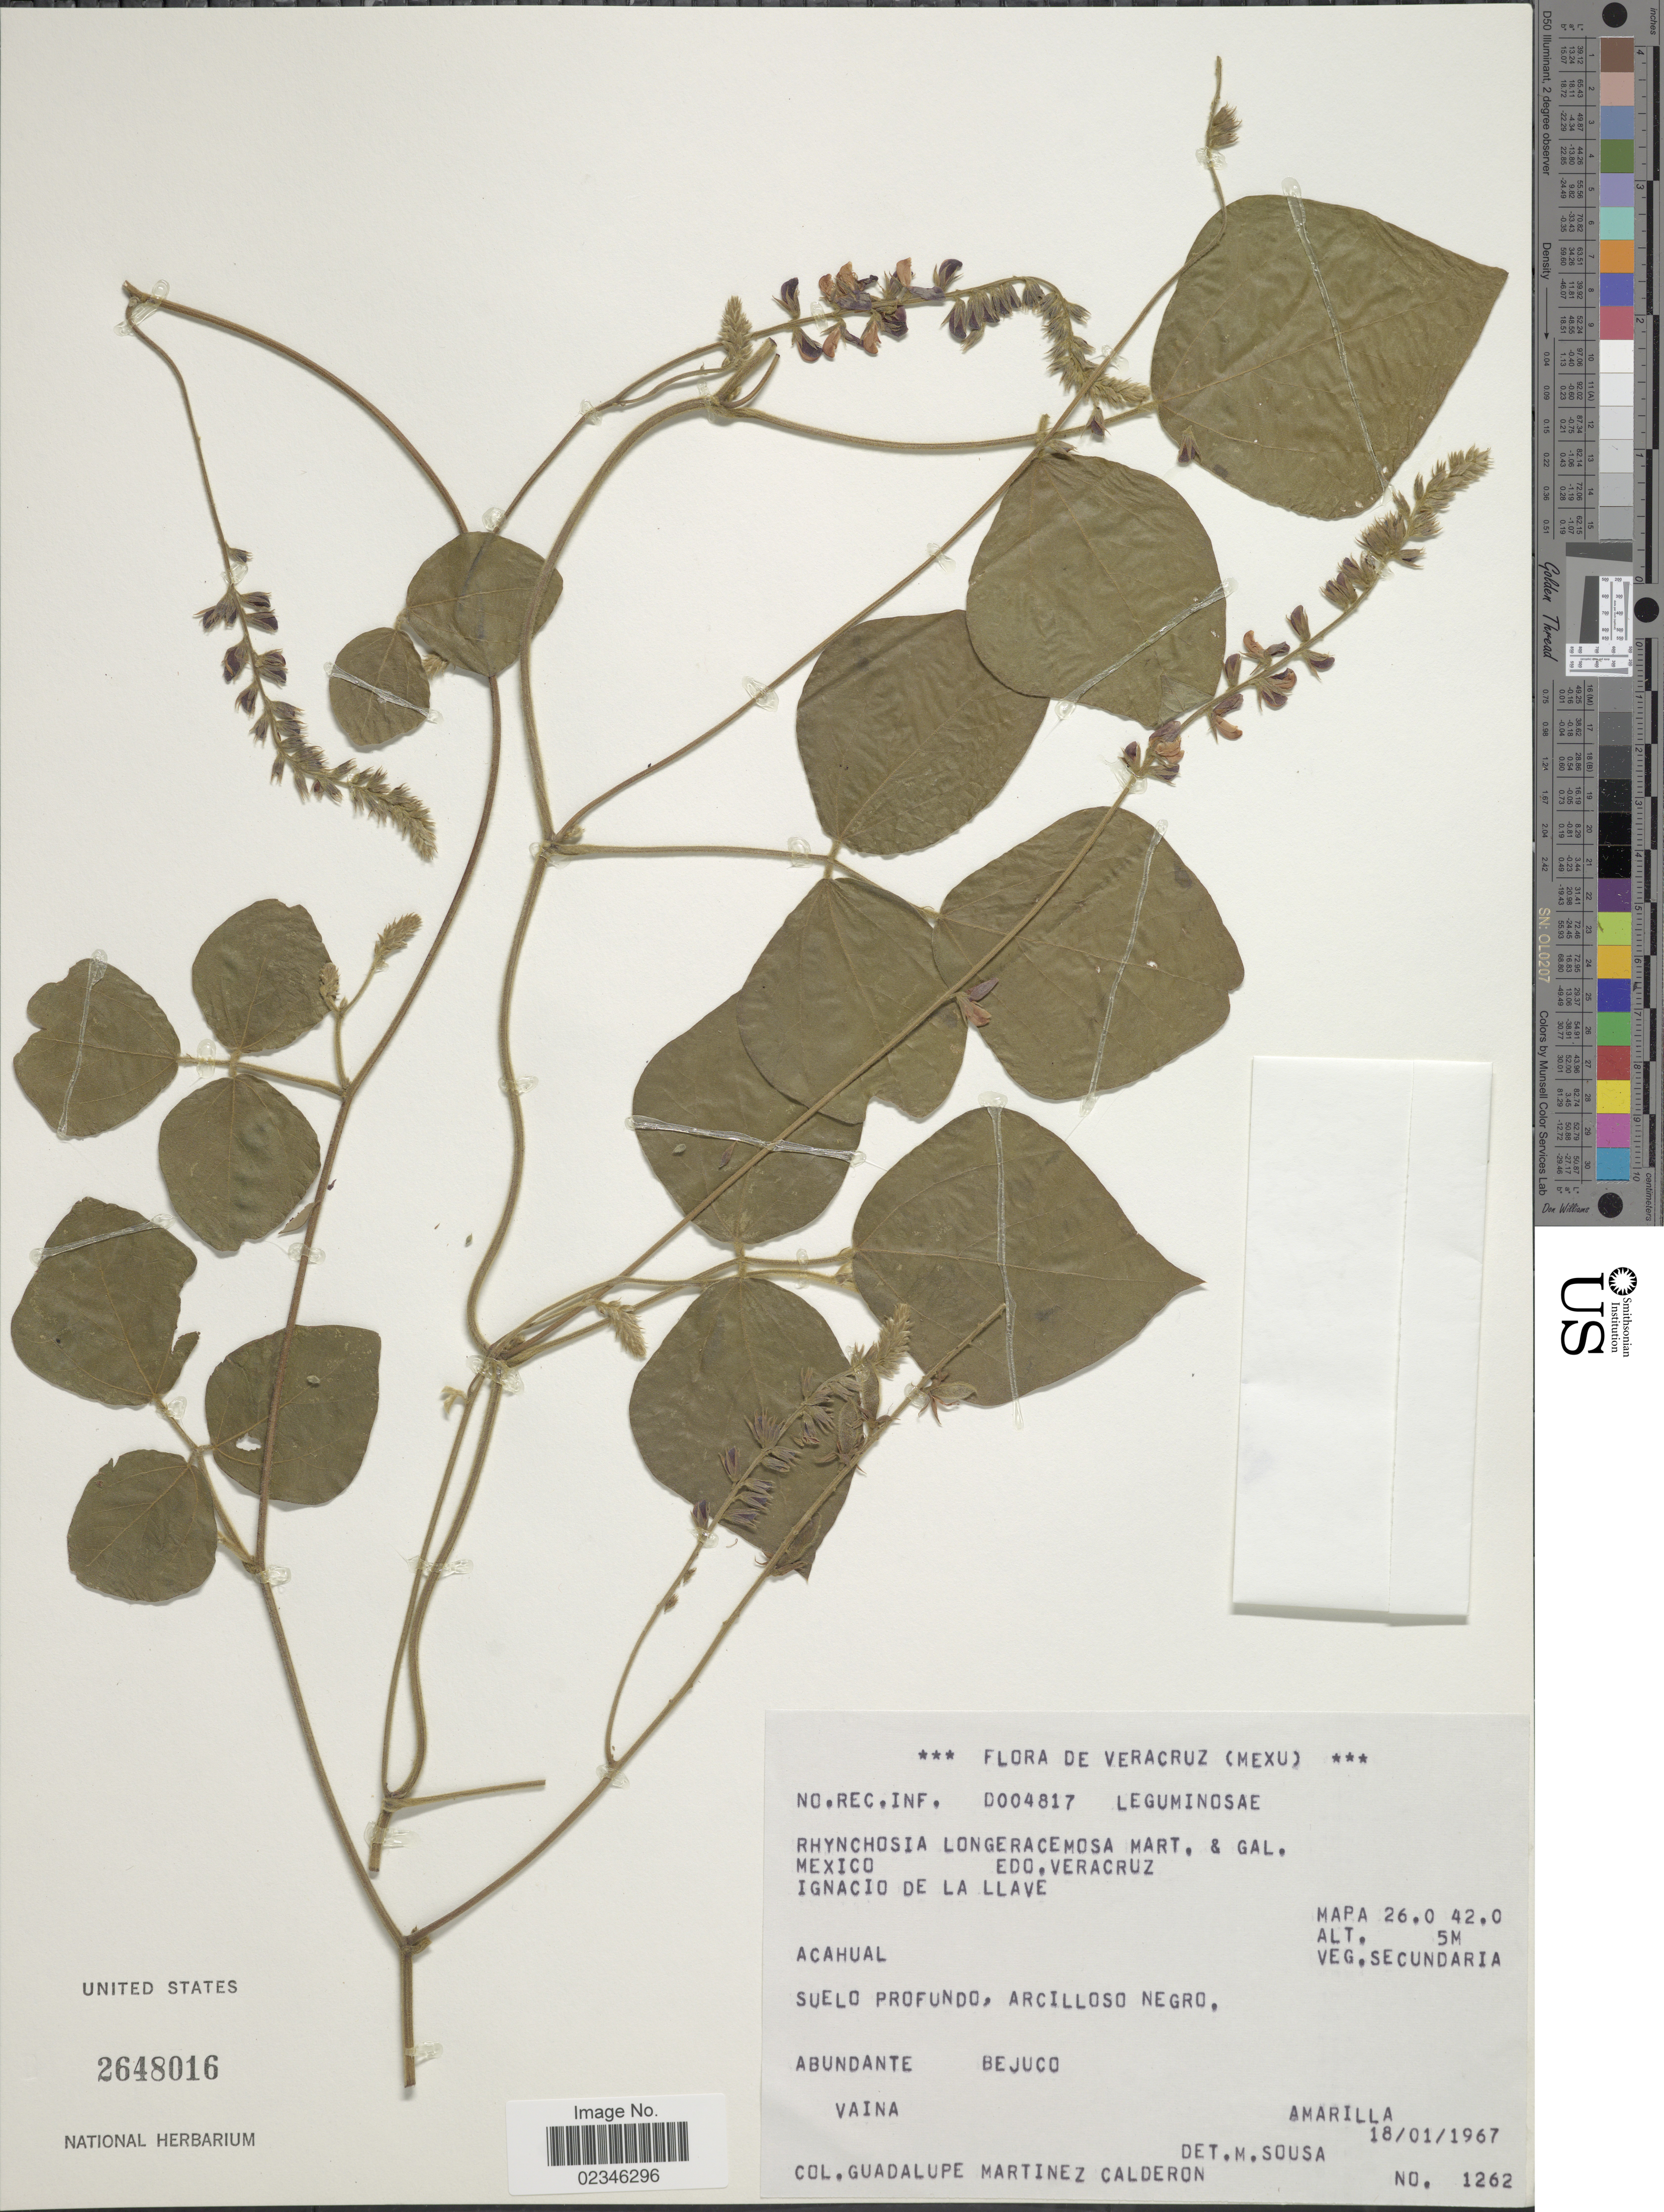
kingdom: Plantae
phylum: Tracheophyta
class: Magnoliopsida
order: Fabales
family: Fabaceae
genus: Rhynchosia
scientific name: Rhynchosia longeracemosa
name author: M. Martens & Galeotti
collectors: G. Martinez C.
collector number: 1262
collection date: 1967-01-18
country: Mexico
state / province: Veracruz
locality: Edo. Veracruz. Ignacio de la Llave. Acahual, Bejuco.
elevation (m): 5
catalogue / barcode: US 2648016